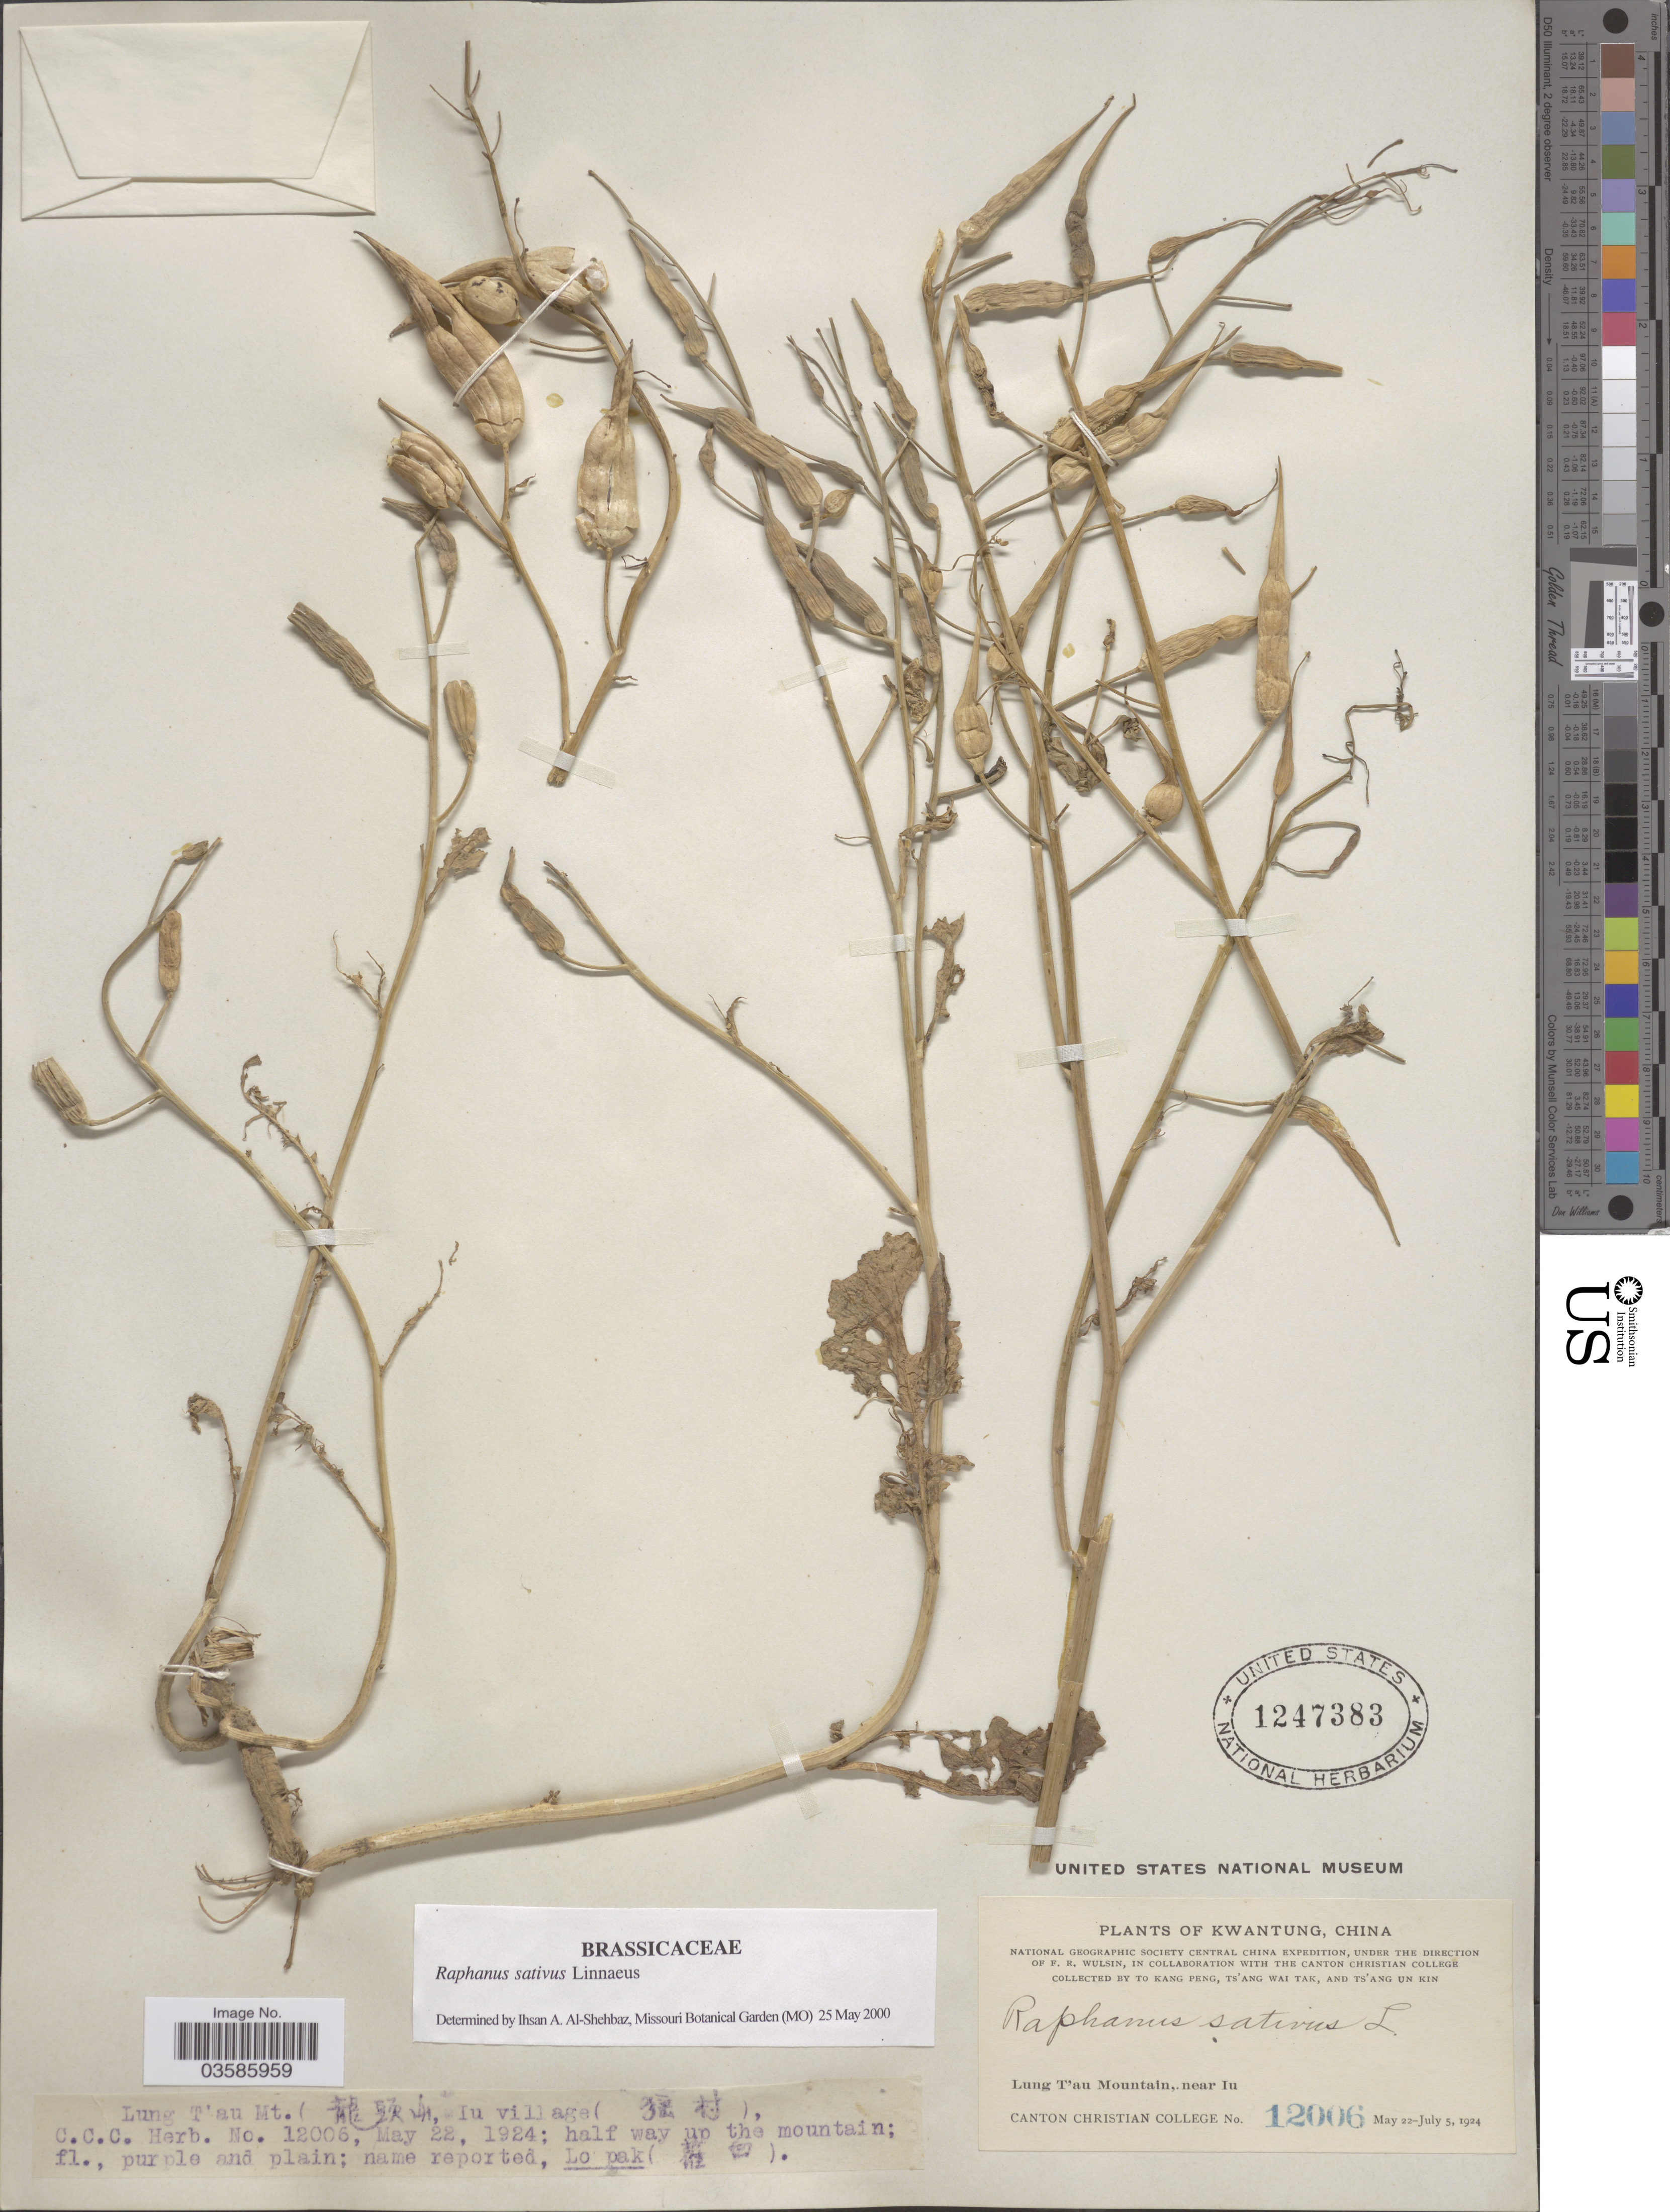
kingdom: Plantae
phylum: Tracheophyta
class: Magnoliopsida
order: Brassicales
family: Brassicaceae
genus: Raphanus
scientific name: Raphanus sativus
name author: L.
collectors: T. K. Peng, W. T. Tsang & Ts' Ang Un Kin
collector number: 12006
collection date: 1924-05-22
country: China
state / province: Guangdong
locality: Kwantung. Lung T'au Mountain, near Iu. Iu village.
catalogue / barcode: US 1247383